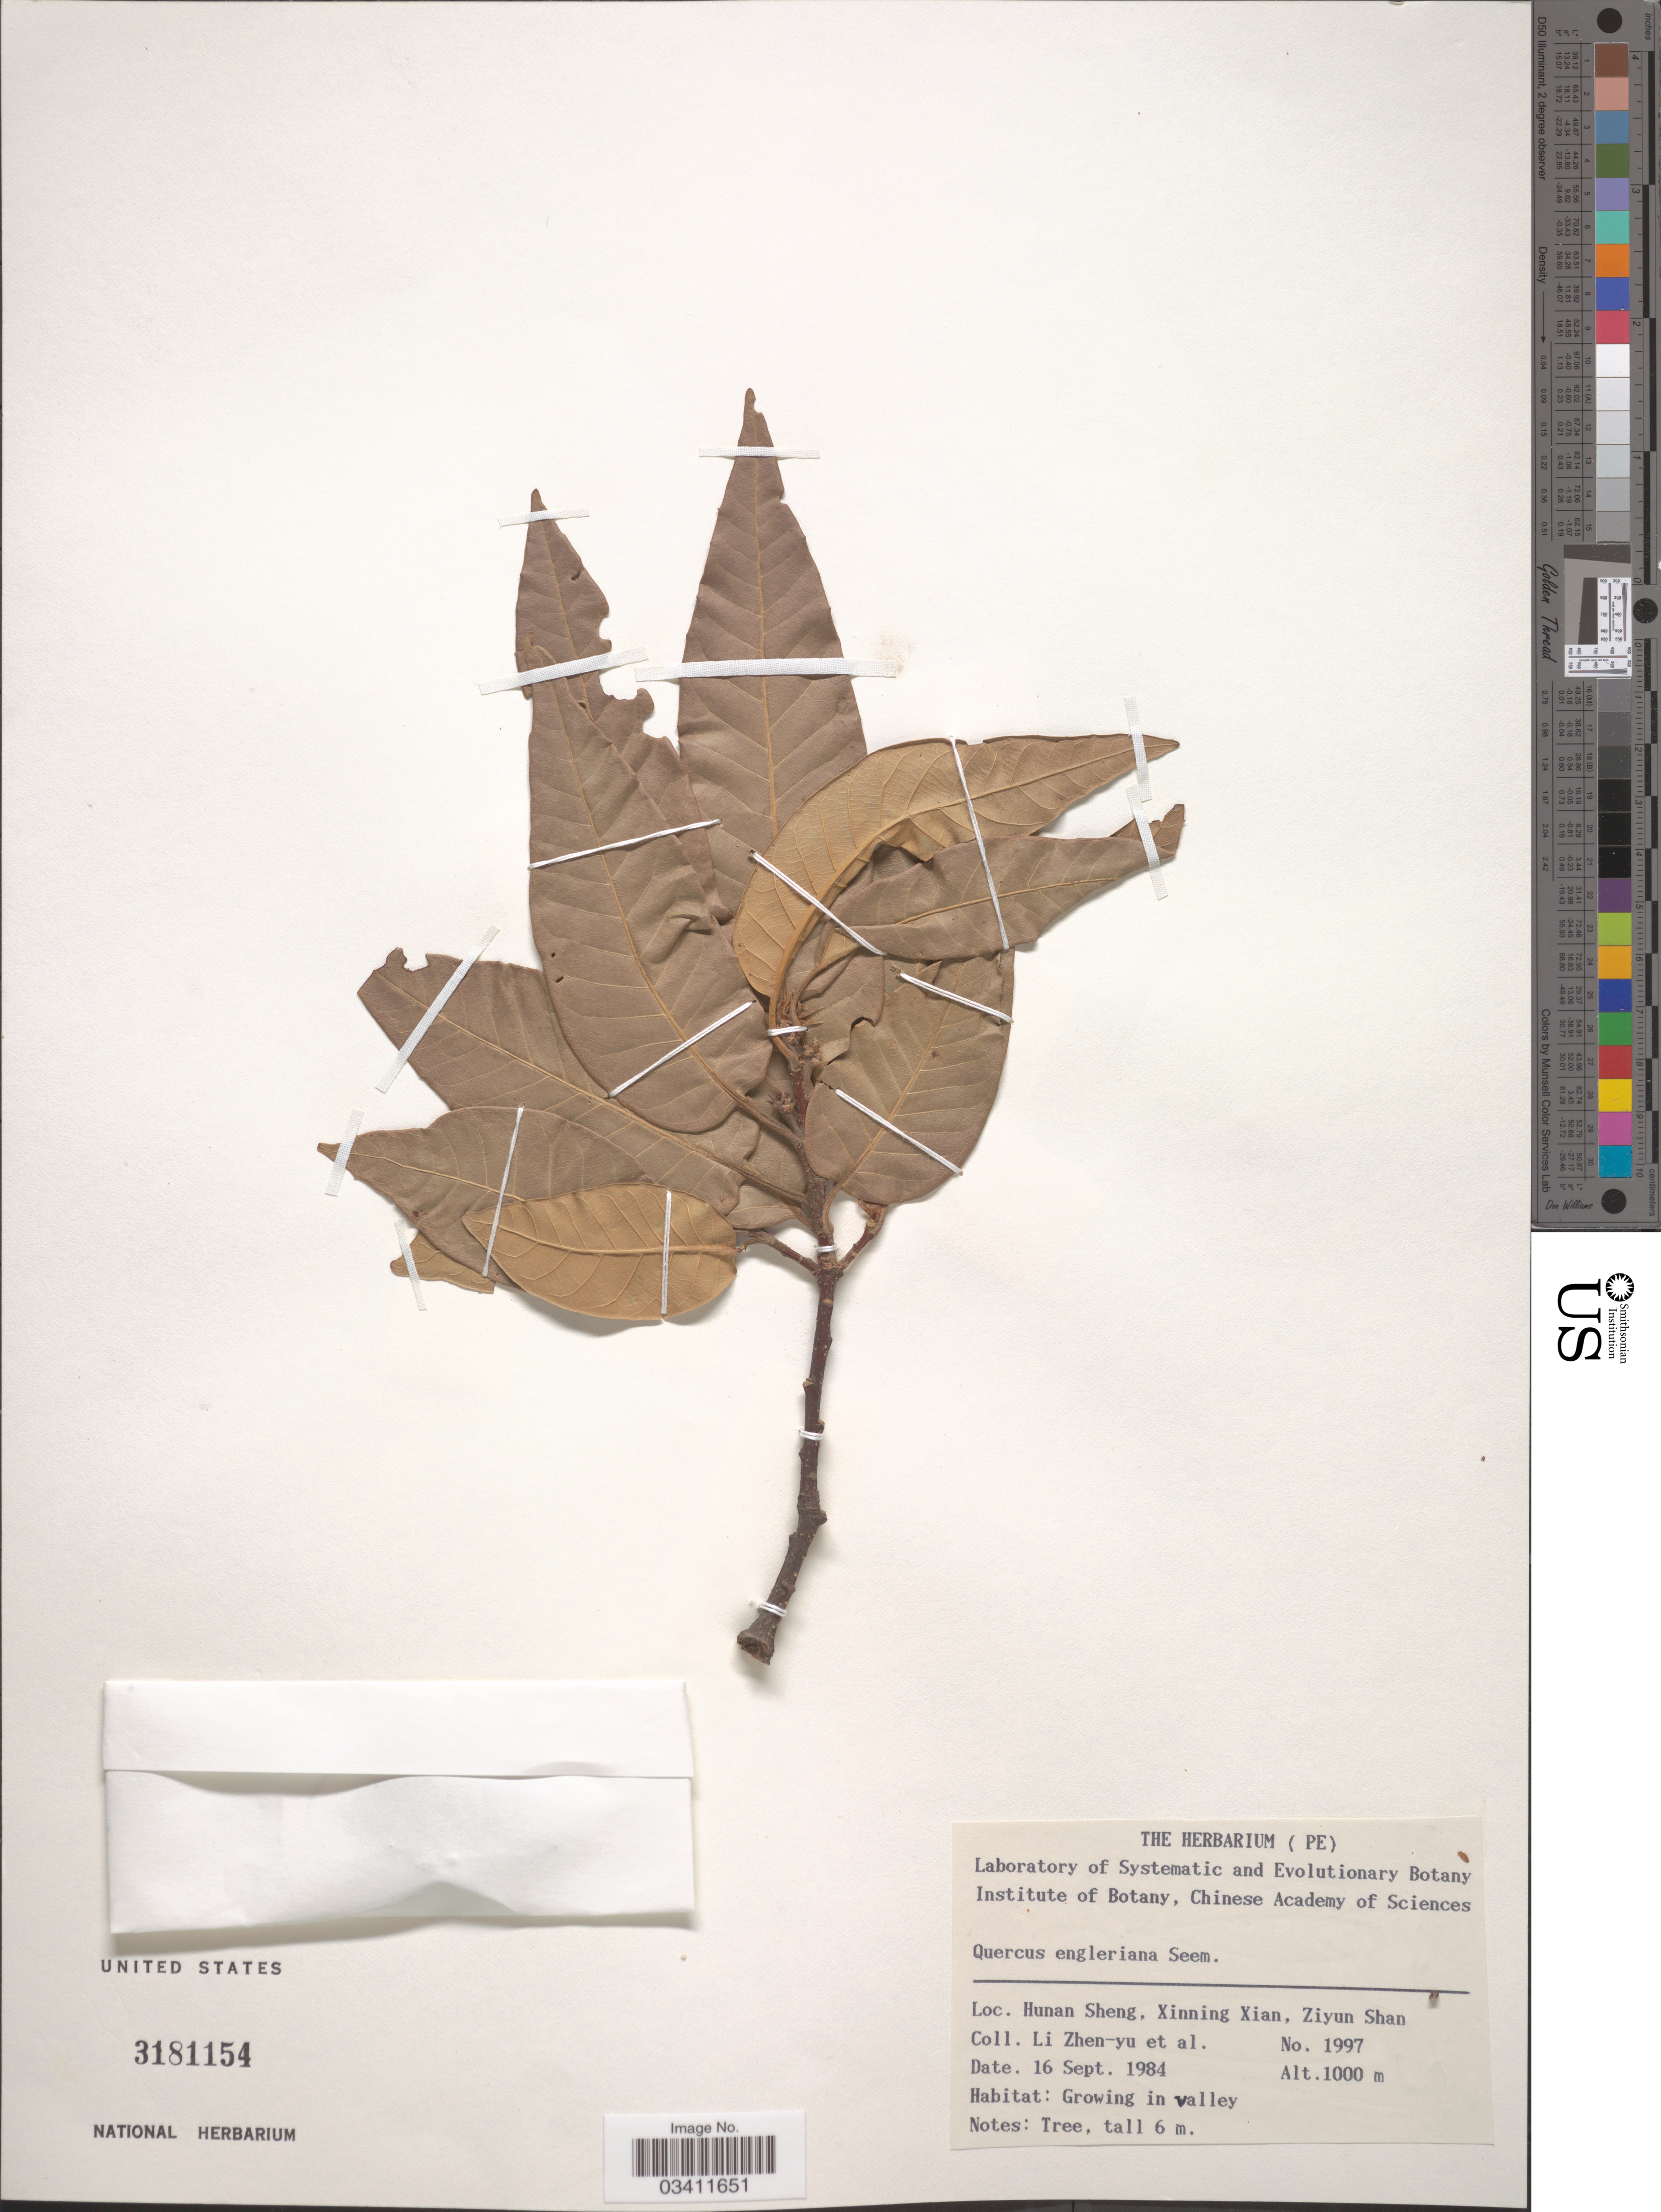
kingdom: Plantae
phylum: Tracheophyta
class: Magnoliopsida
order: Fagales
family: Fagaceae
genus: Quercus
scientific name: Quercus engleriana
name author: Seemen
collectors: Z. Y. Li & et al.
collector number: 1997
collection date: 1984-09-16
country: China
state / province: Hunan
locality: Hunan Sheng, Xinning Xian, Ziyun Shan.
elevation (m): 1000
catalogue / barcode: US 3181154